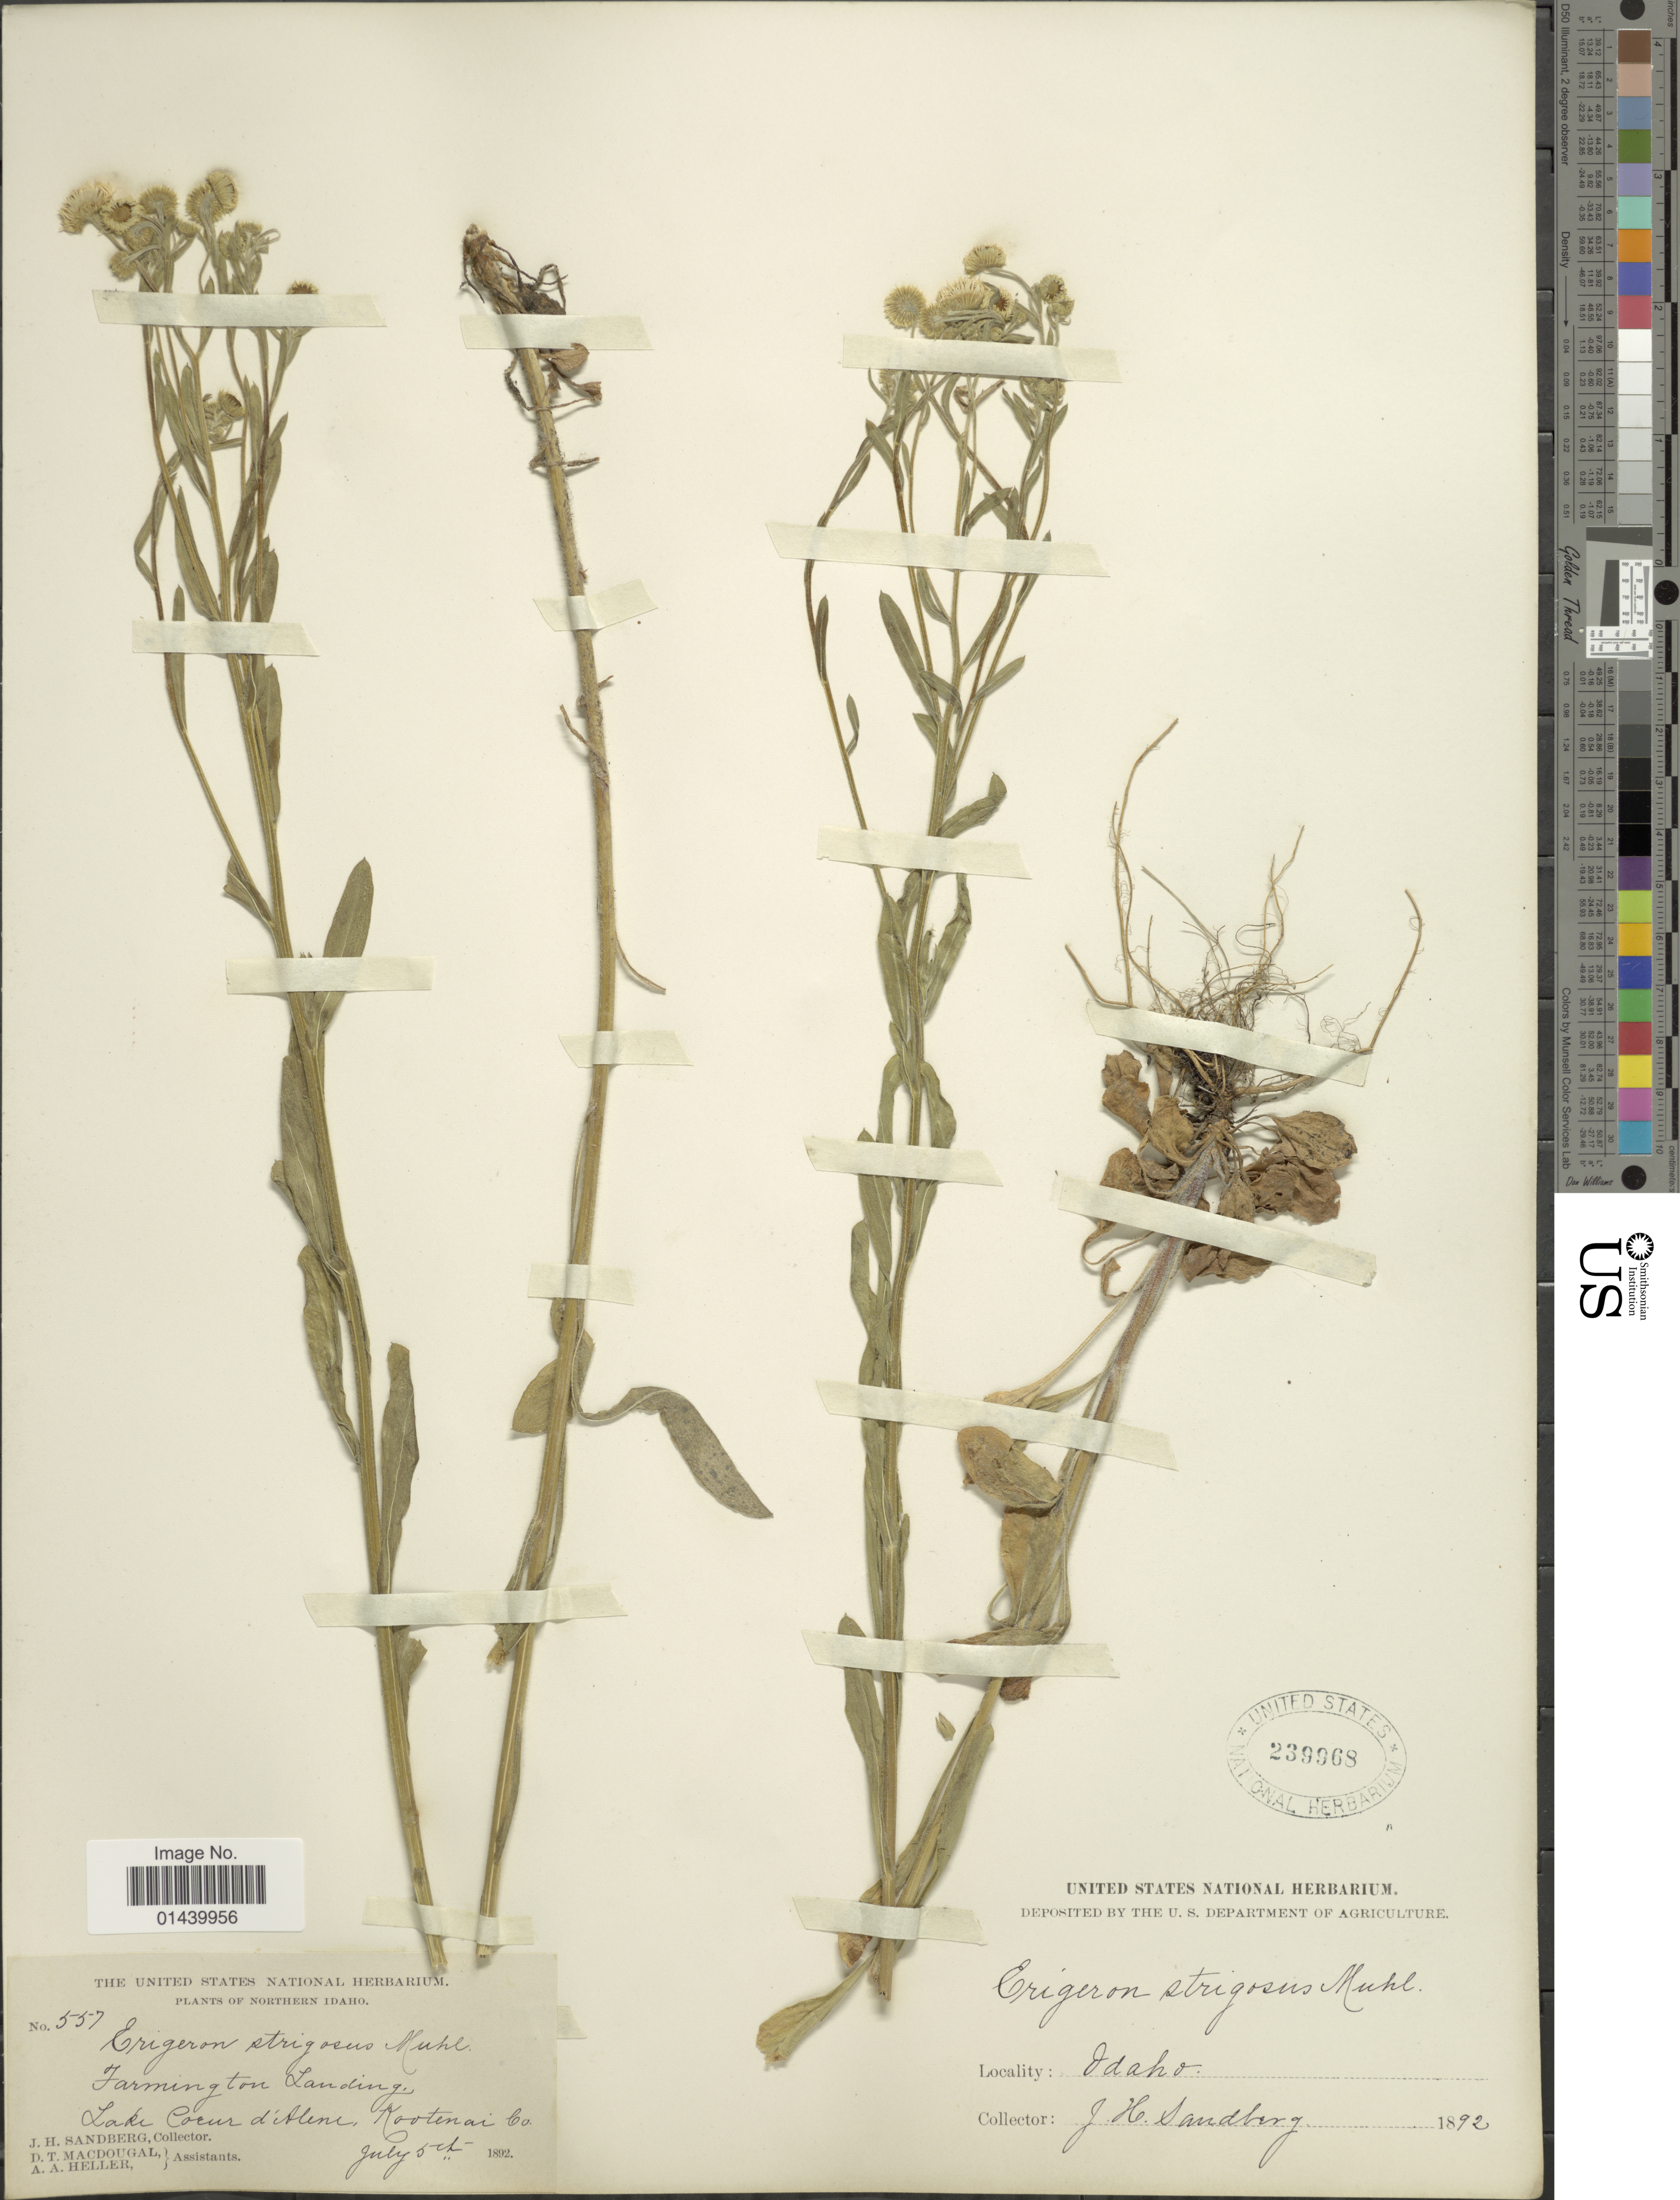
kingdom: Plantae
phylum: Tracheophyta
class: Magnoliopsida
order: Asterales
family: Asteraceae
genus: Erigeron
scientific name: Erigeron strigosus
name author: Muhl. ex Willd.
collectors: J. H. Sandberg, D. T. MacDougal & A. A. Heller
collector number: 557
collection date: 1892-07-05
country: United States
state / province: Idaho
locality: Northern Idaho. Farmington Landing. Lake Coeur d'Alene Kootenai Co.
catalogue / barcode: US 239968